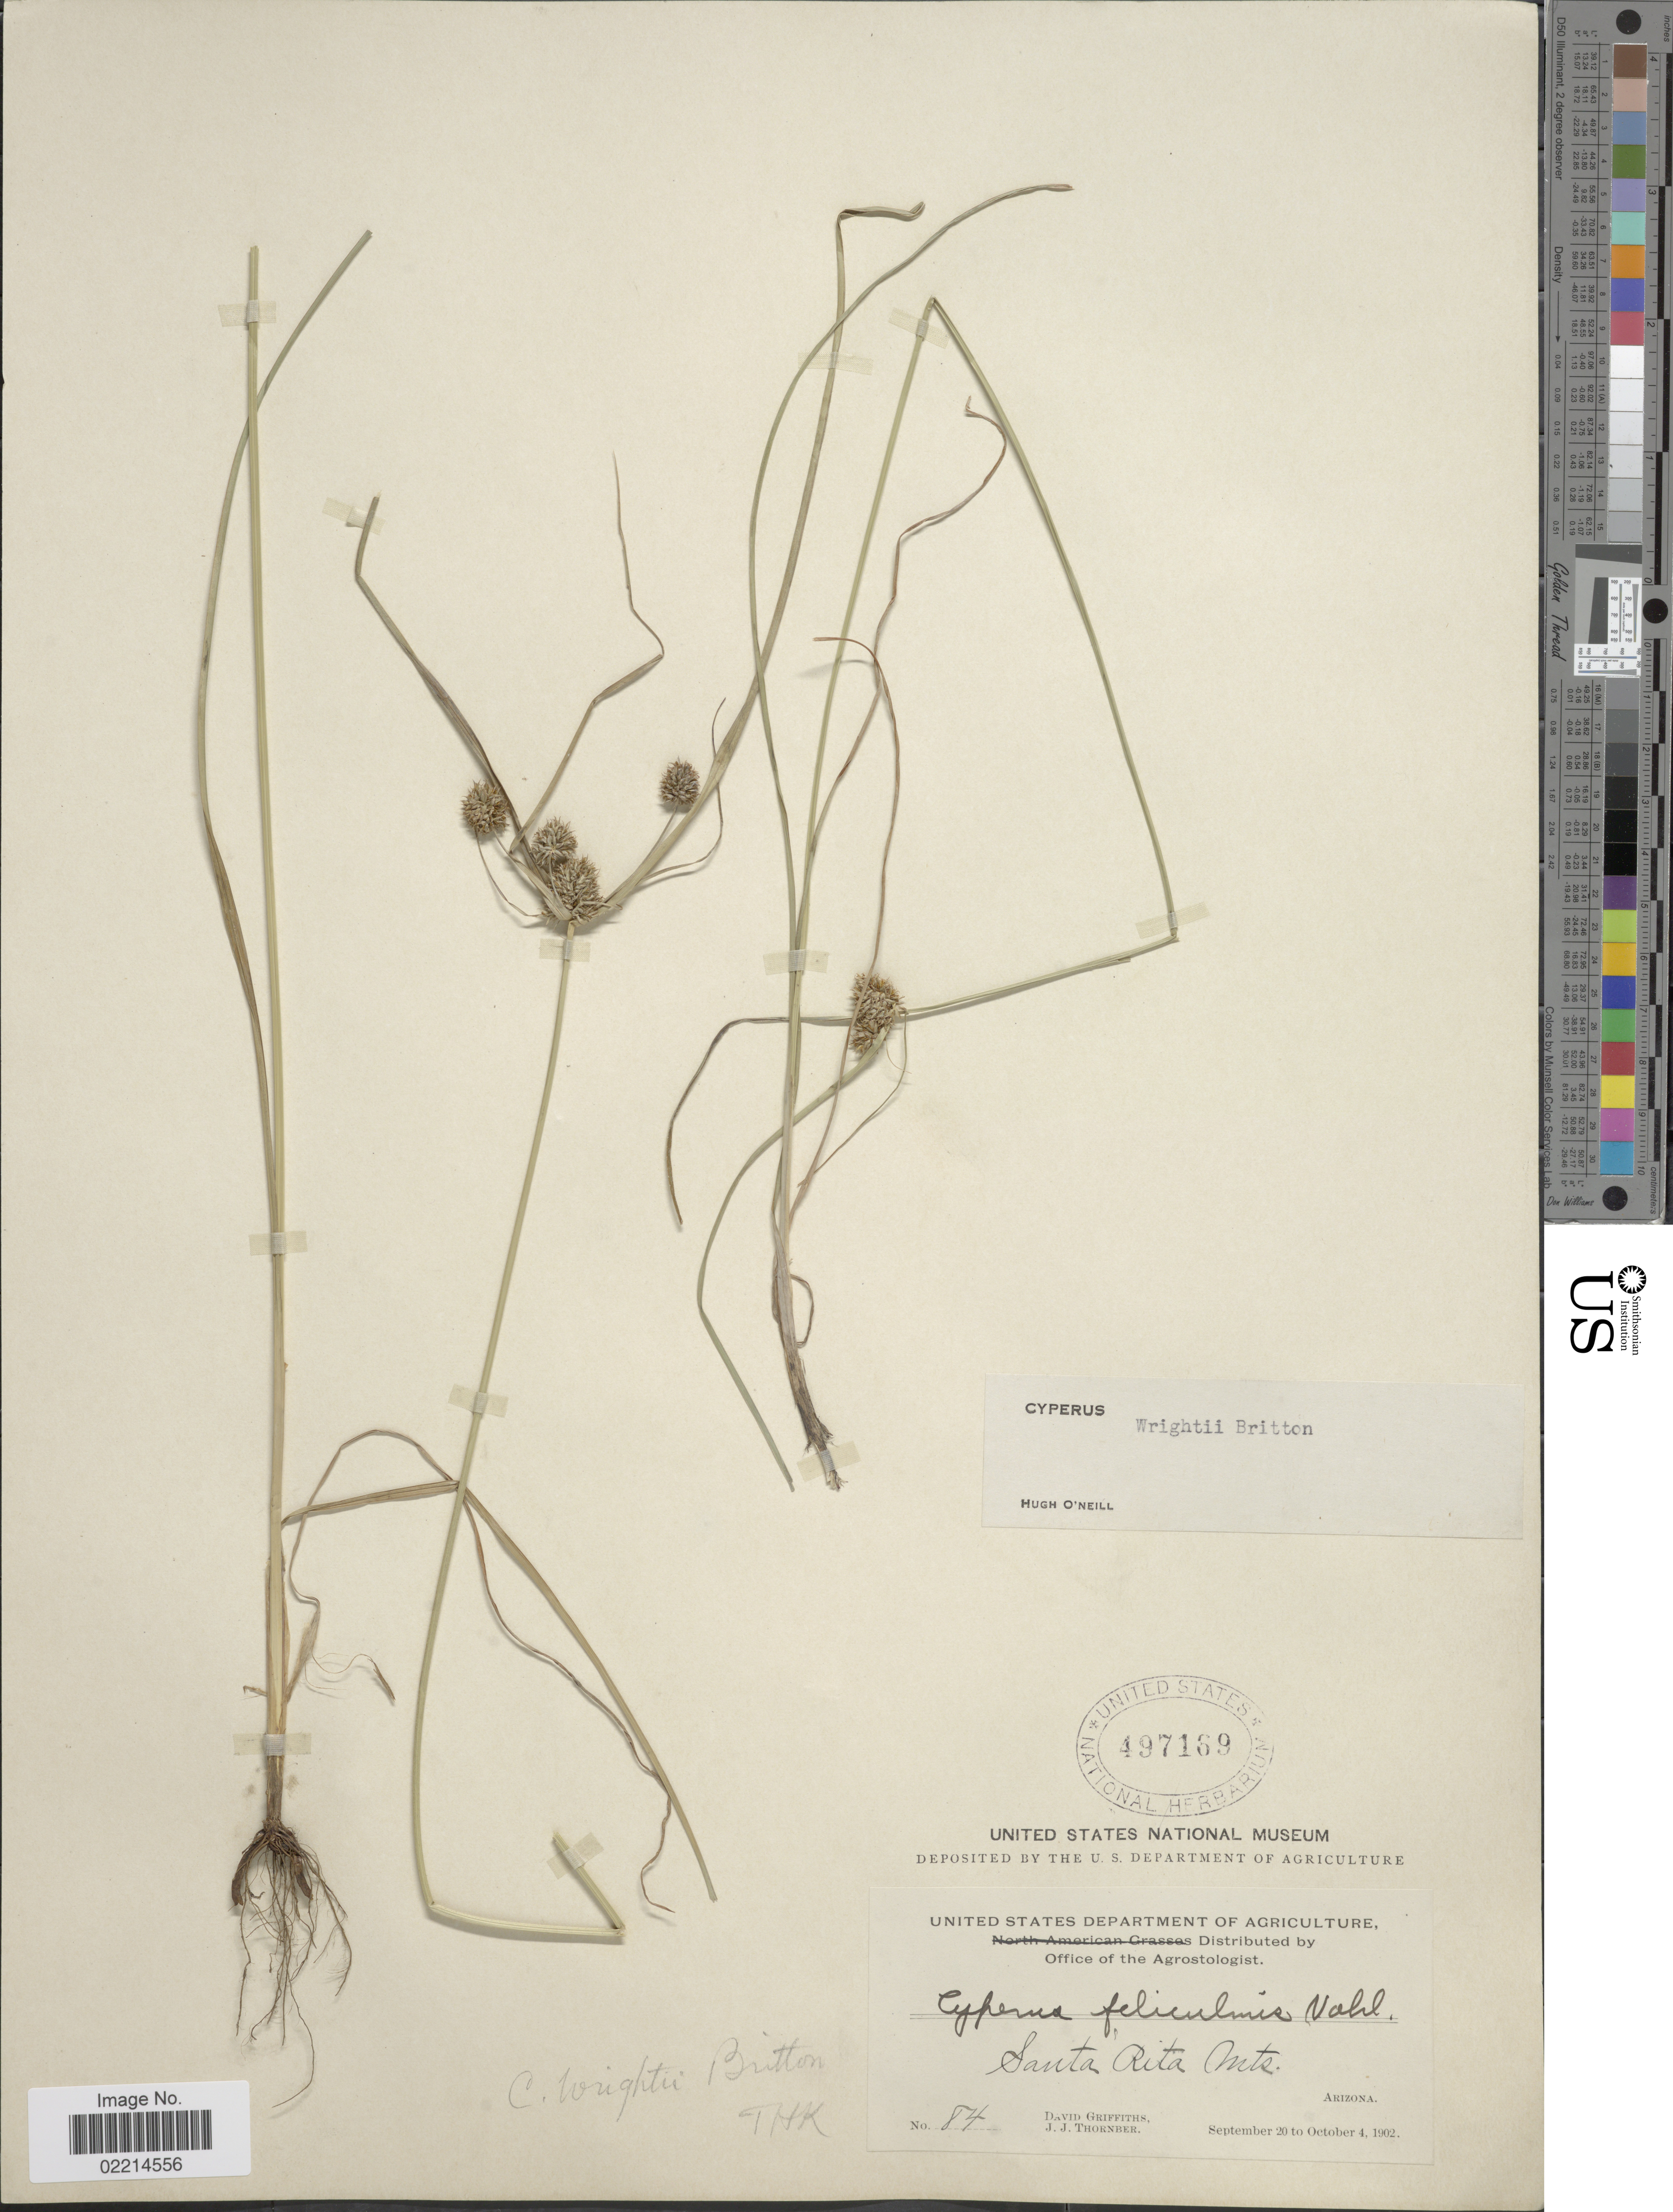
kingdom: Plantae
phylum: Tracheophyta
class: Liliopsida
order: Poales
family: Cyperaceae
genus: Cyperus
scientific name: Cyperus dipsaceus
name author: Liebm.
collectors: D. Griffiths & J. Thornber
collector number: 84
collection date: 1902-09-20/1902-10-04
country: United States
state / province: Arizona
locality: Santa rita Mts.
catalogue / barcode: US 497169